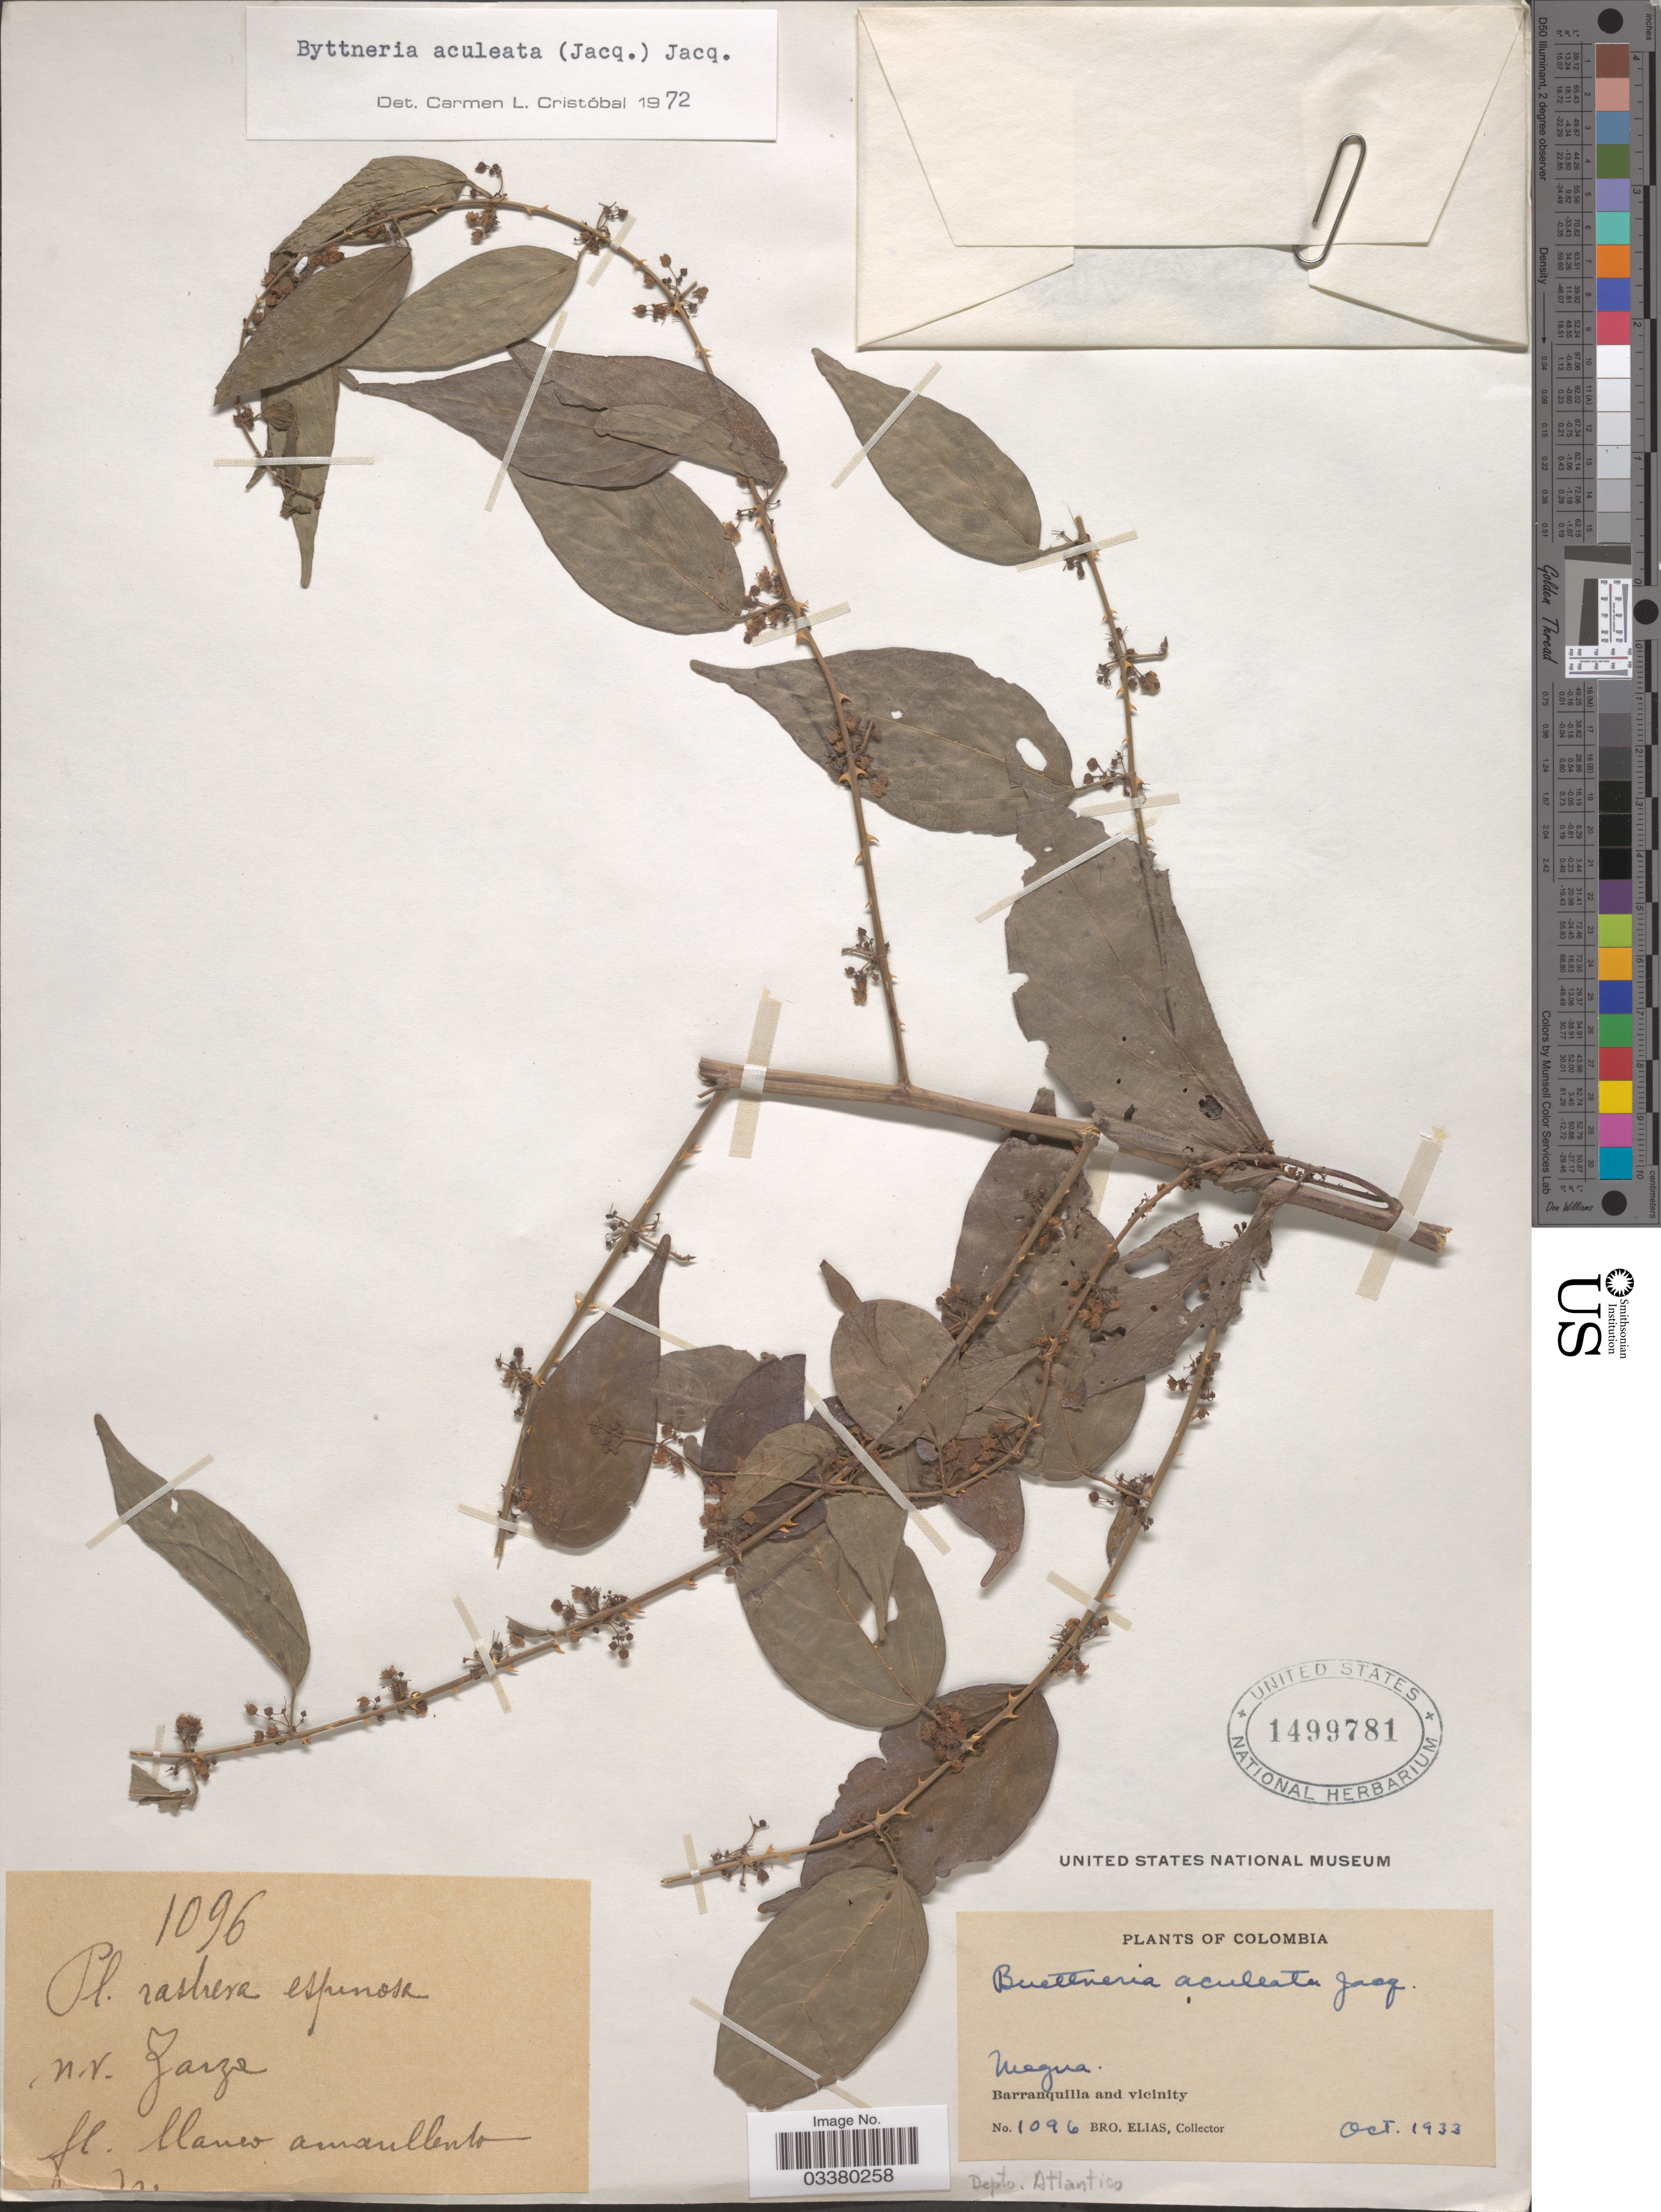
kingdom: Plantae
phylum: Tracheophyta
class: Magnoliopsida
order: Malvales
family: Malvaceae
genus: Byttneria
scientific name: Byttneria aculeata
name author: (Jacq.) Jacq.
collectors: Bro. Elias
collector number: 1096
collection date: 1933-10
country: Colombia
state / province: Atlántico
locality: Magua. [unsure placement] Barranquilla and vicinity. Depto. Atlantico.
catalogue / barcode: US 1499781